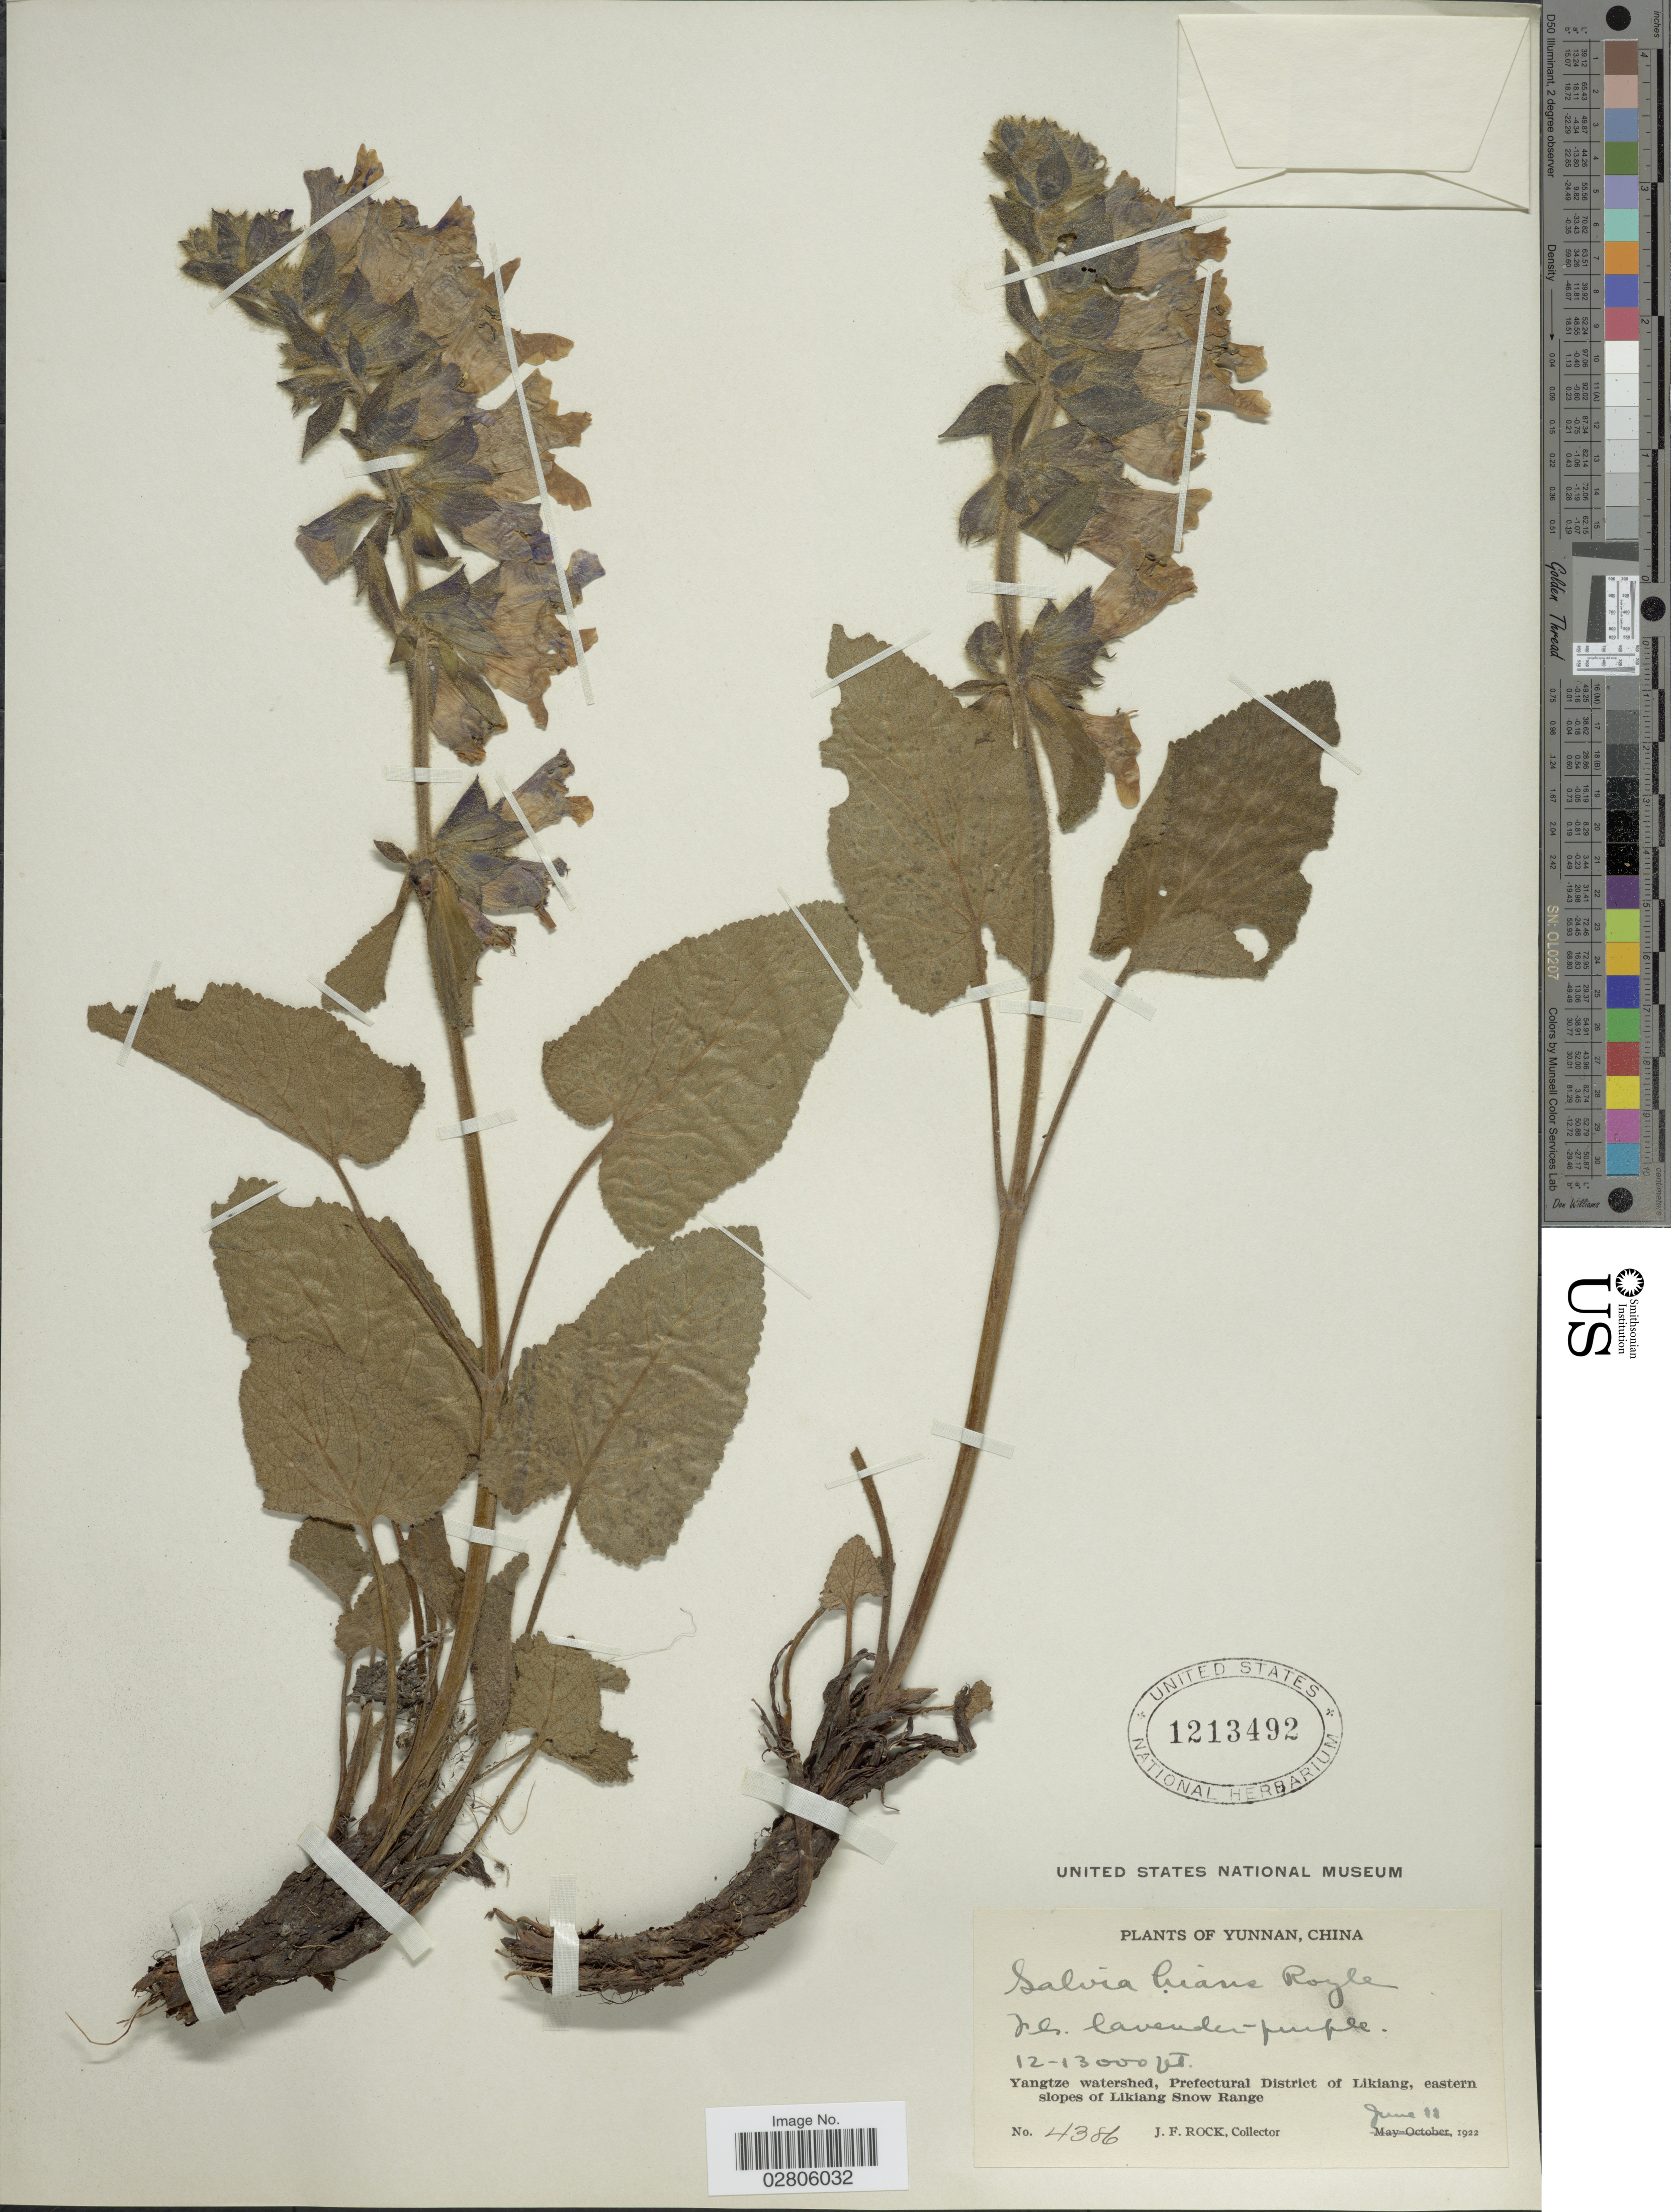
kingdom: Plantae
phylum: Tracheophyta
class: Magnoliopsida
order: Lamiales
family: Lamiaceae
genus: Salvia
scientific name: Salvia hians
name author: Royle ex Benth.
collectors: J. Rock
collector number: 4386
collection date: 1922-06-11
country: China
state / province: Yunnan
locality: Yangtze watershed, Prefectural District of Likiang, eastern slopes of Likiang Snow Range.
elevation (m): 3658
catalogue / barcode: US 1213492